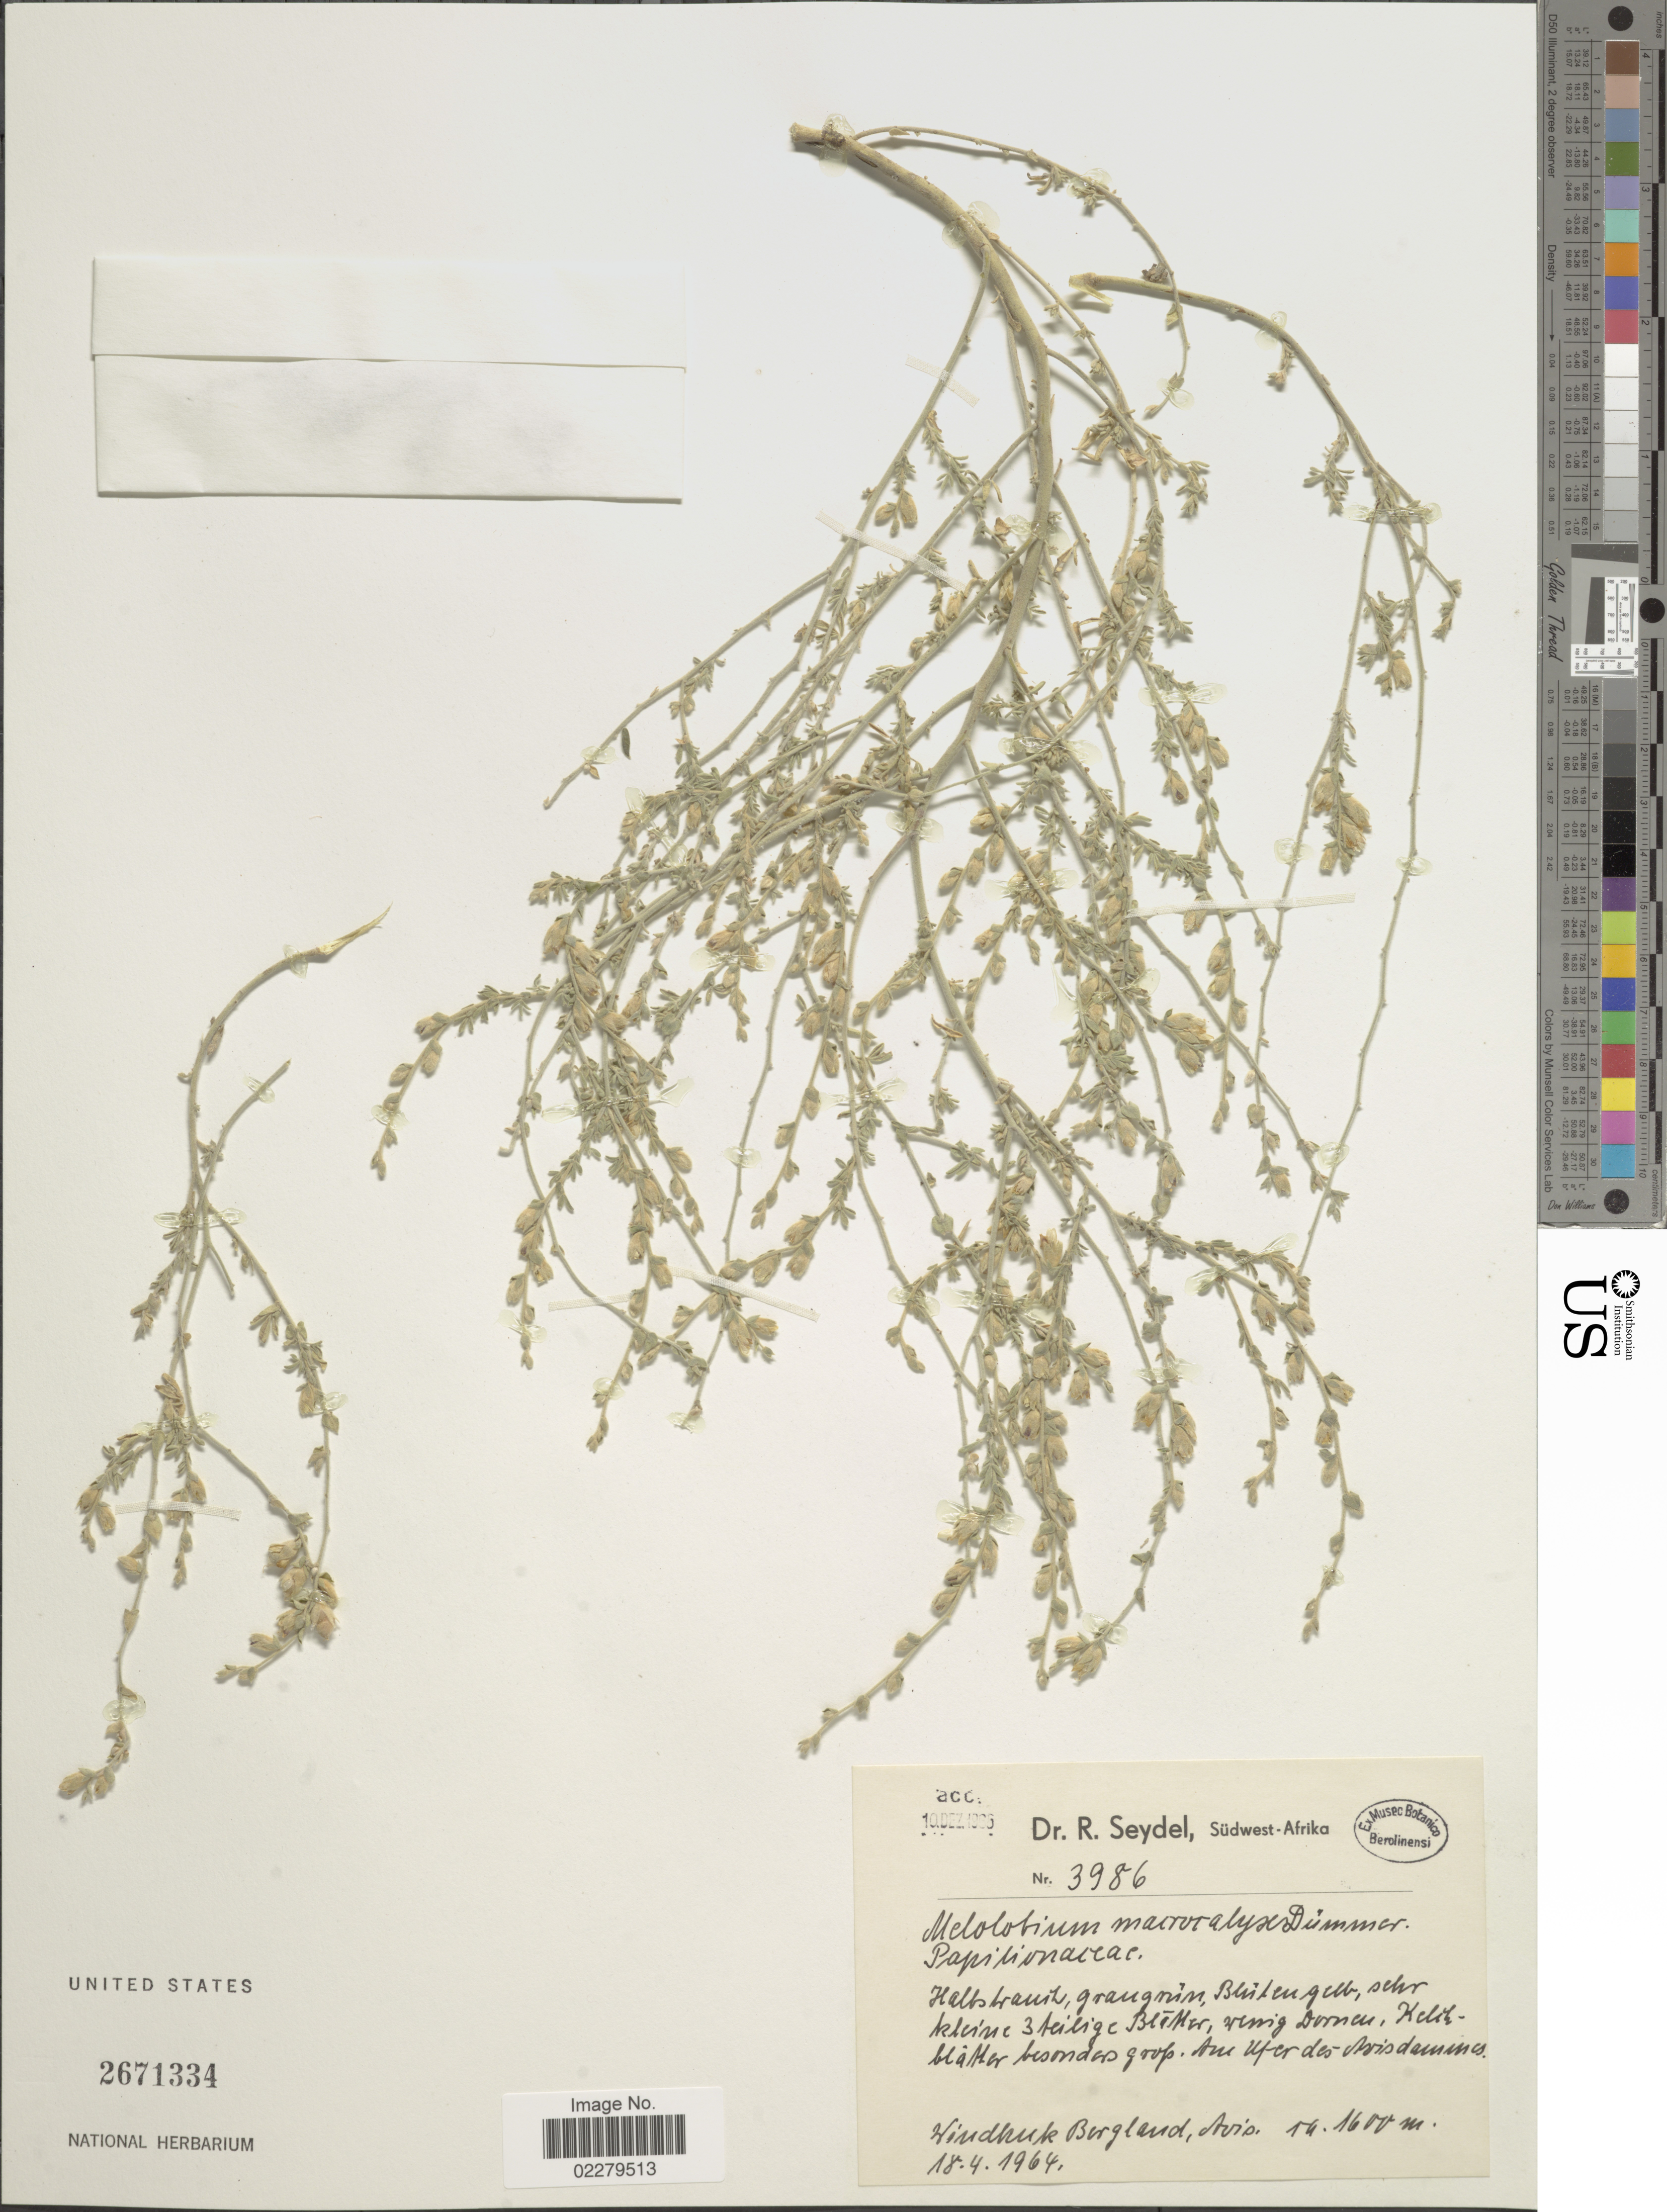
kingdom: Plantae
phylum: Tracheophyta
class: Magnoliopsida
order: Fabales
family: Fabaceae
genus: Melolobium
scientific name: Melolobium macrocalyx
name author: Dümmer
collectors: R. Seydel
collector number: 3986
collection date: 1964-04-18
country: Namibia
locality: Sudwest- Afrika. Windhuk Bergland, Avis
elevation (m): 1600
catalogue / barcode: US 2671334